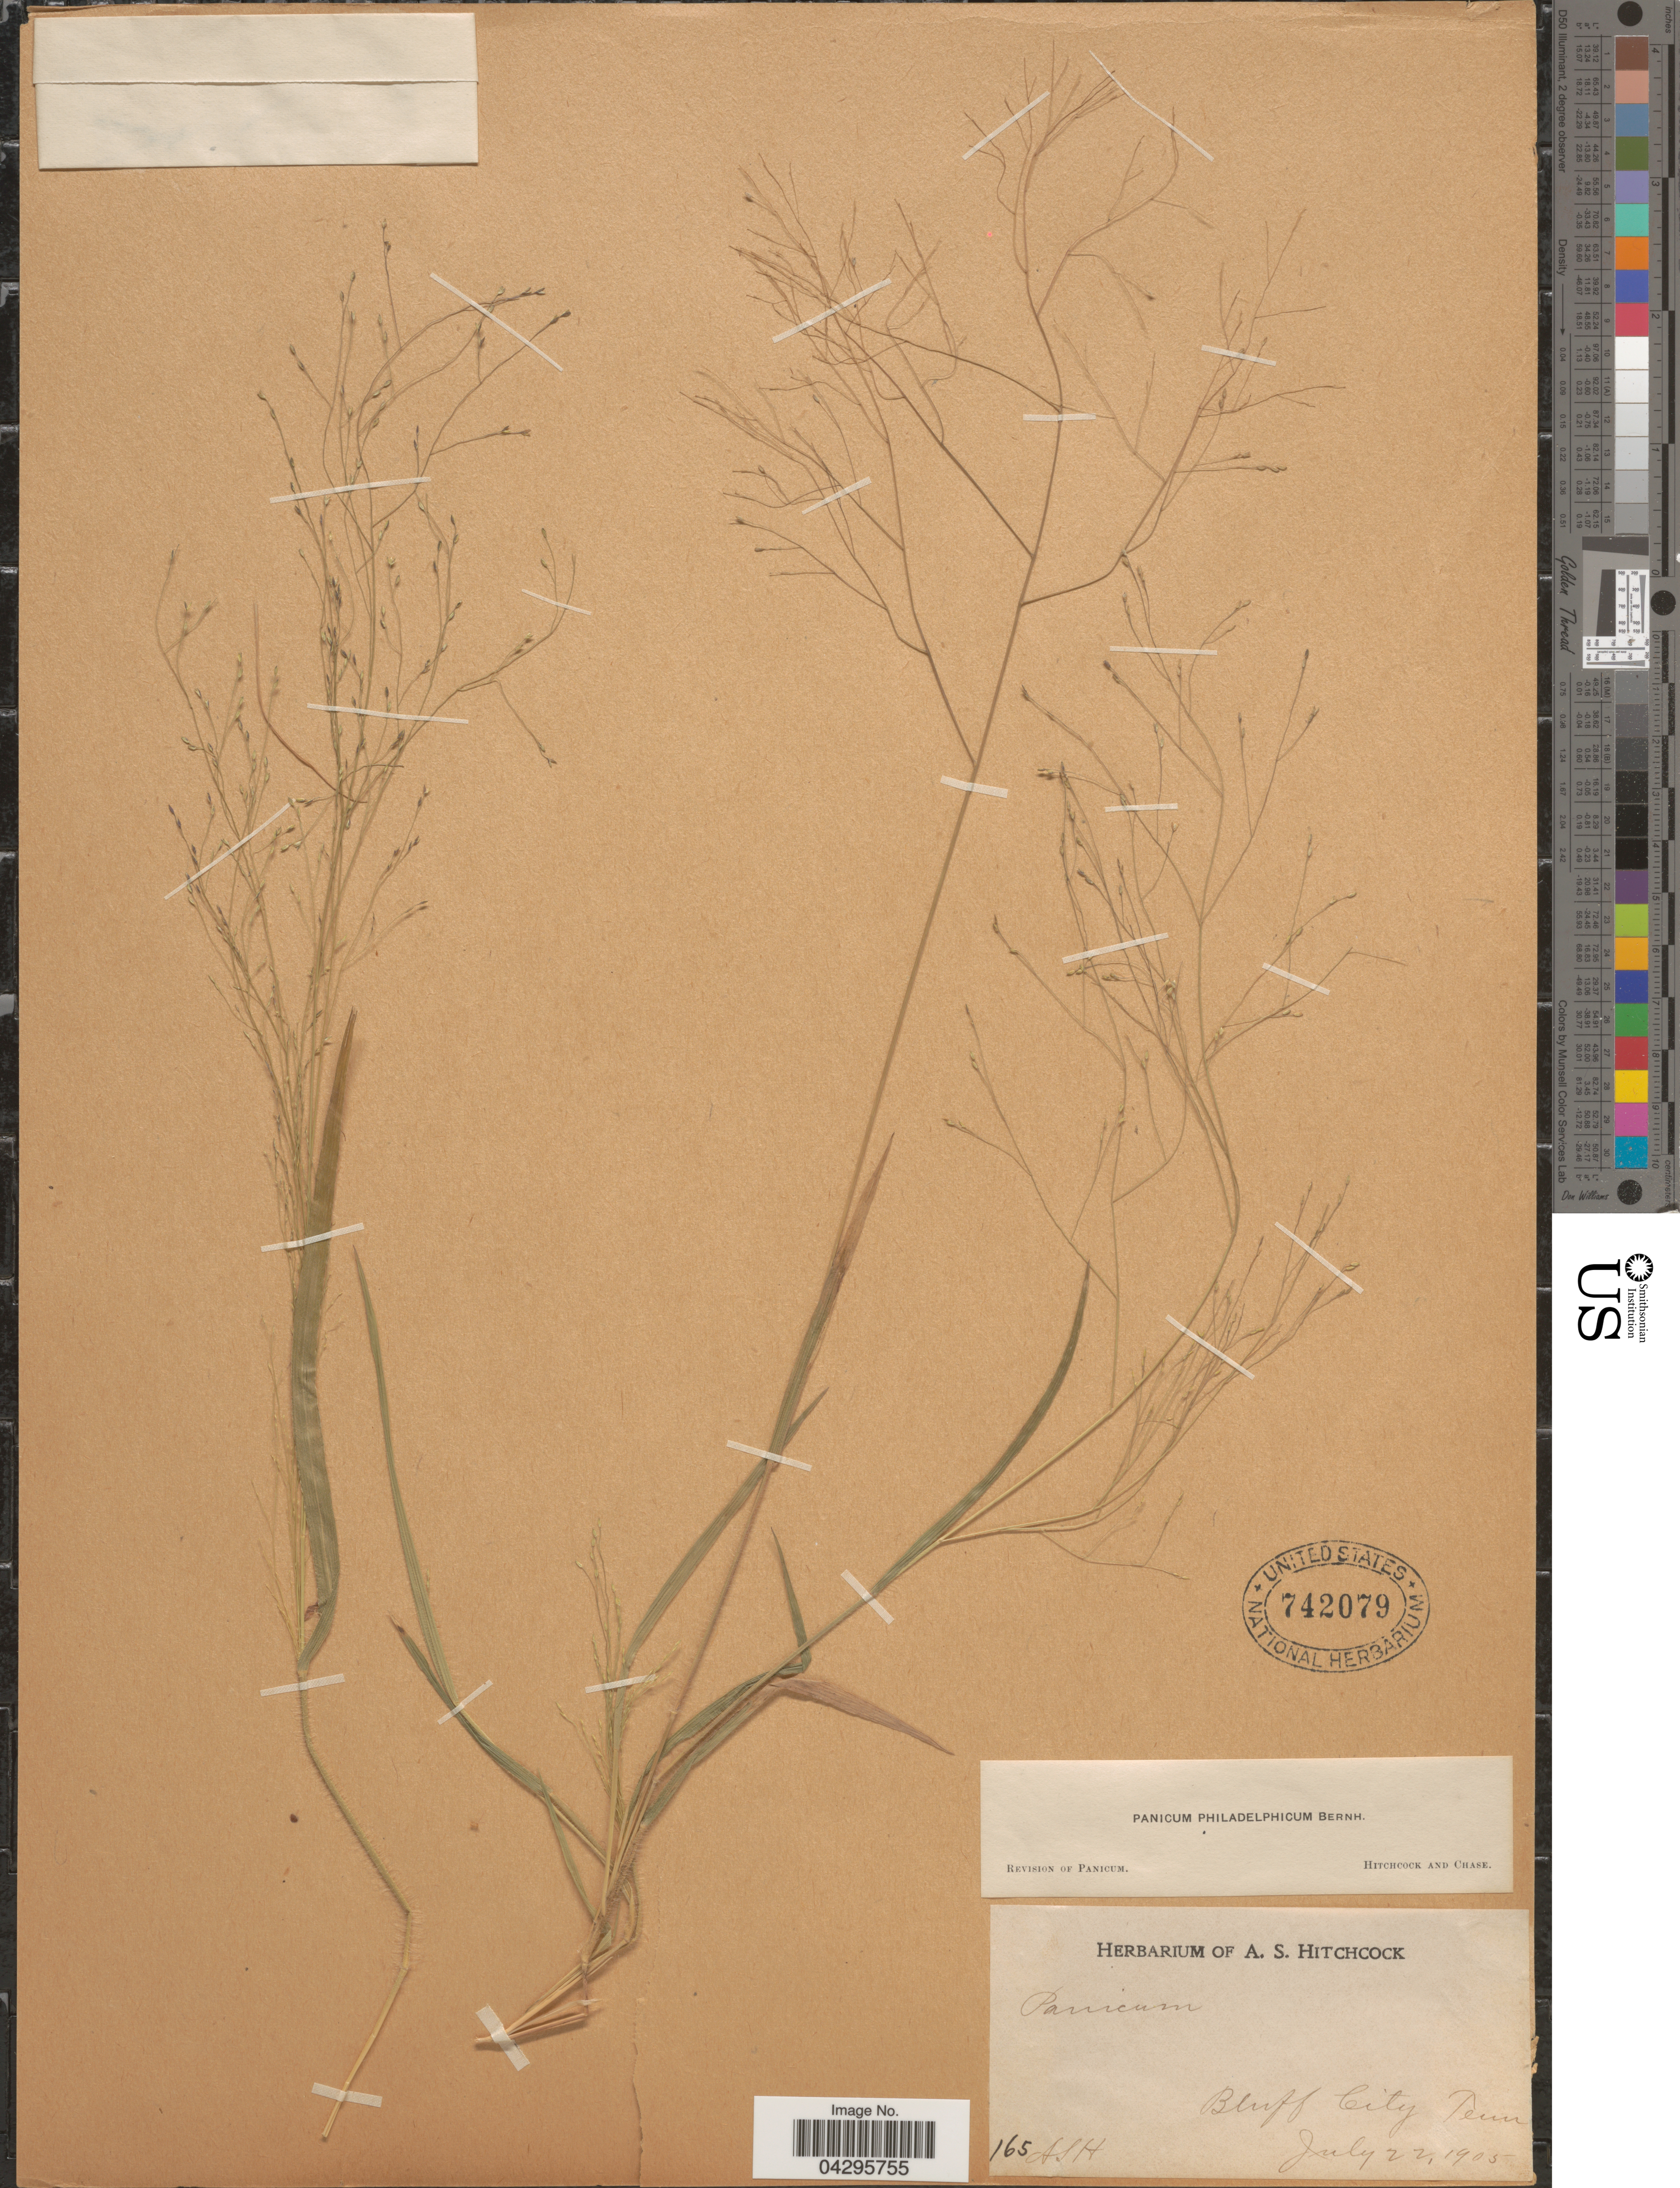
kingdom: Plantae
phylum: Tracheophyta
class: Liliopsida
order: Poales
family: Poaceae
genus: Panicum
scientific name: Panicum philadelphicum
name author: Bernh. ex Trin.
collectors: A. S. Hitchcock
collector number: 165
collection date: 1905-07-22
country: United States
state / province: Tennessee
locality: Bluff City.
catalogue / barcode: US 742079